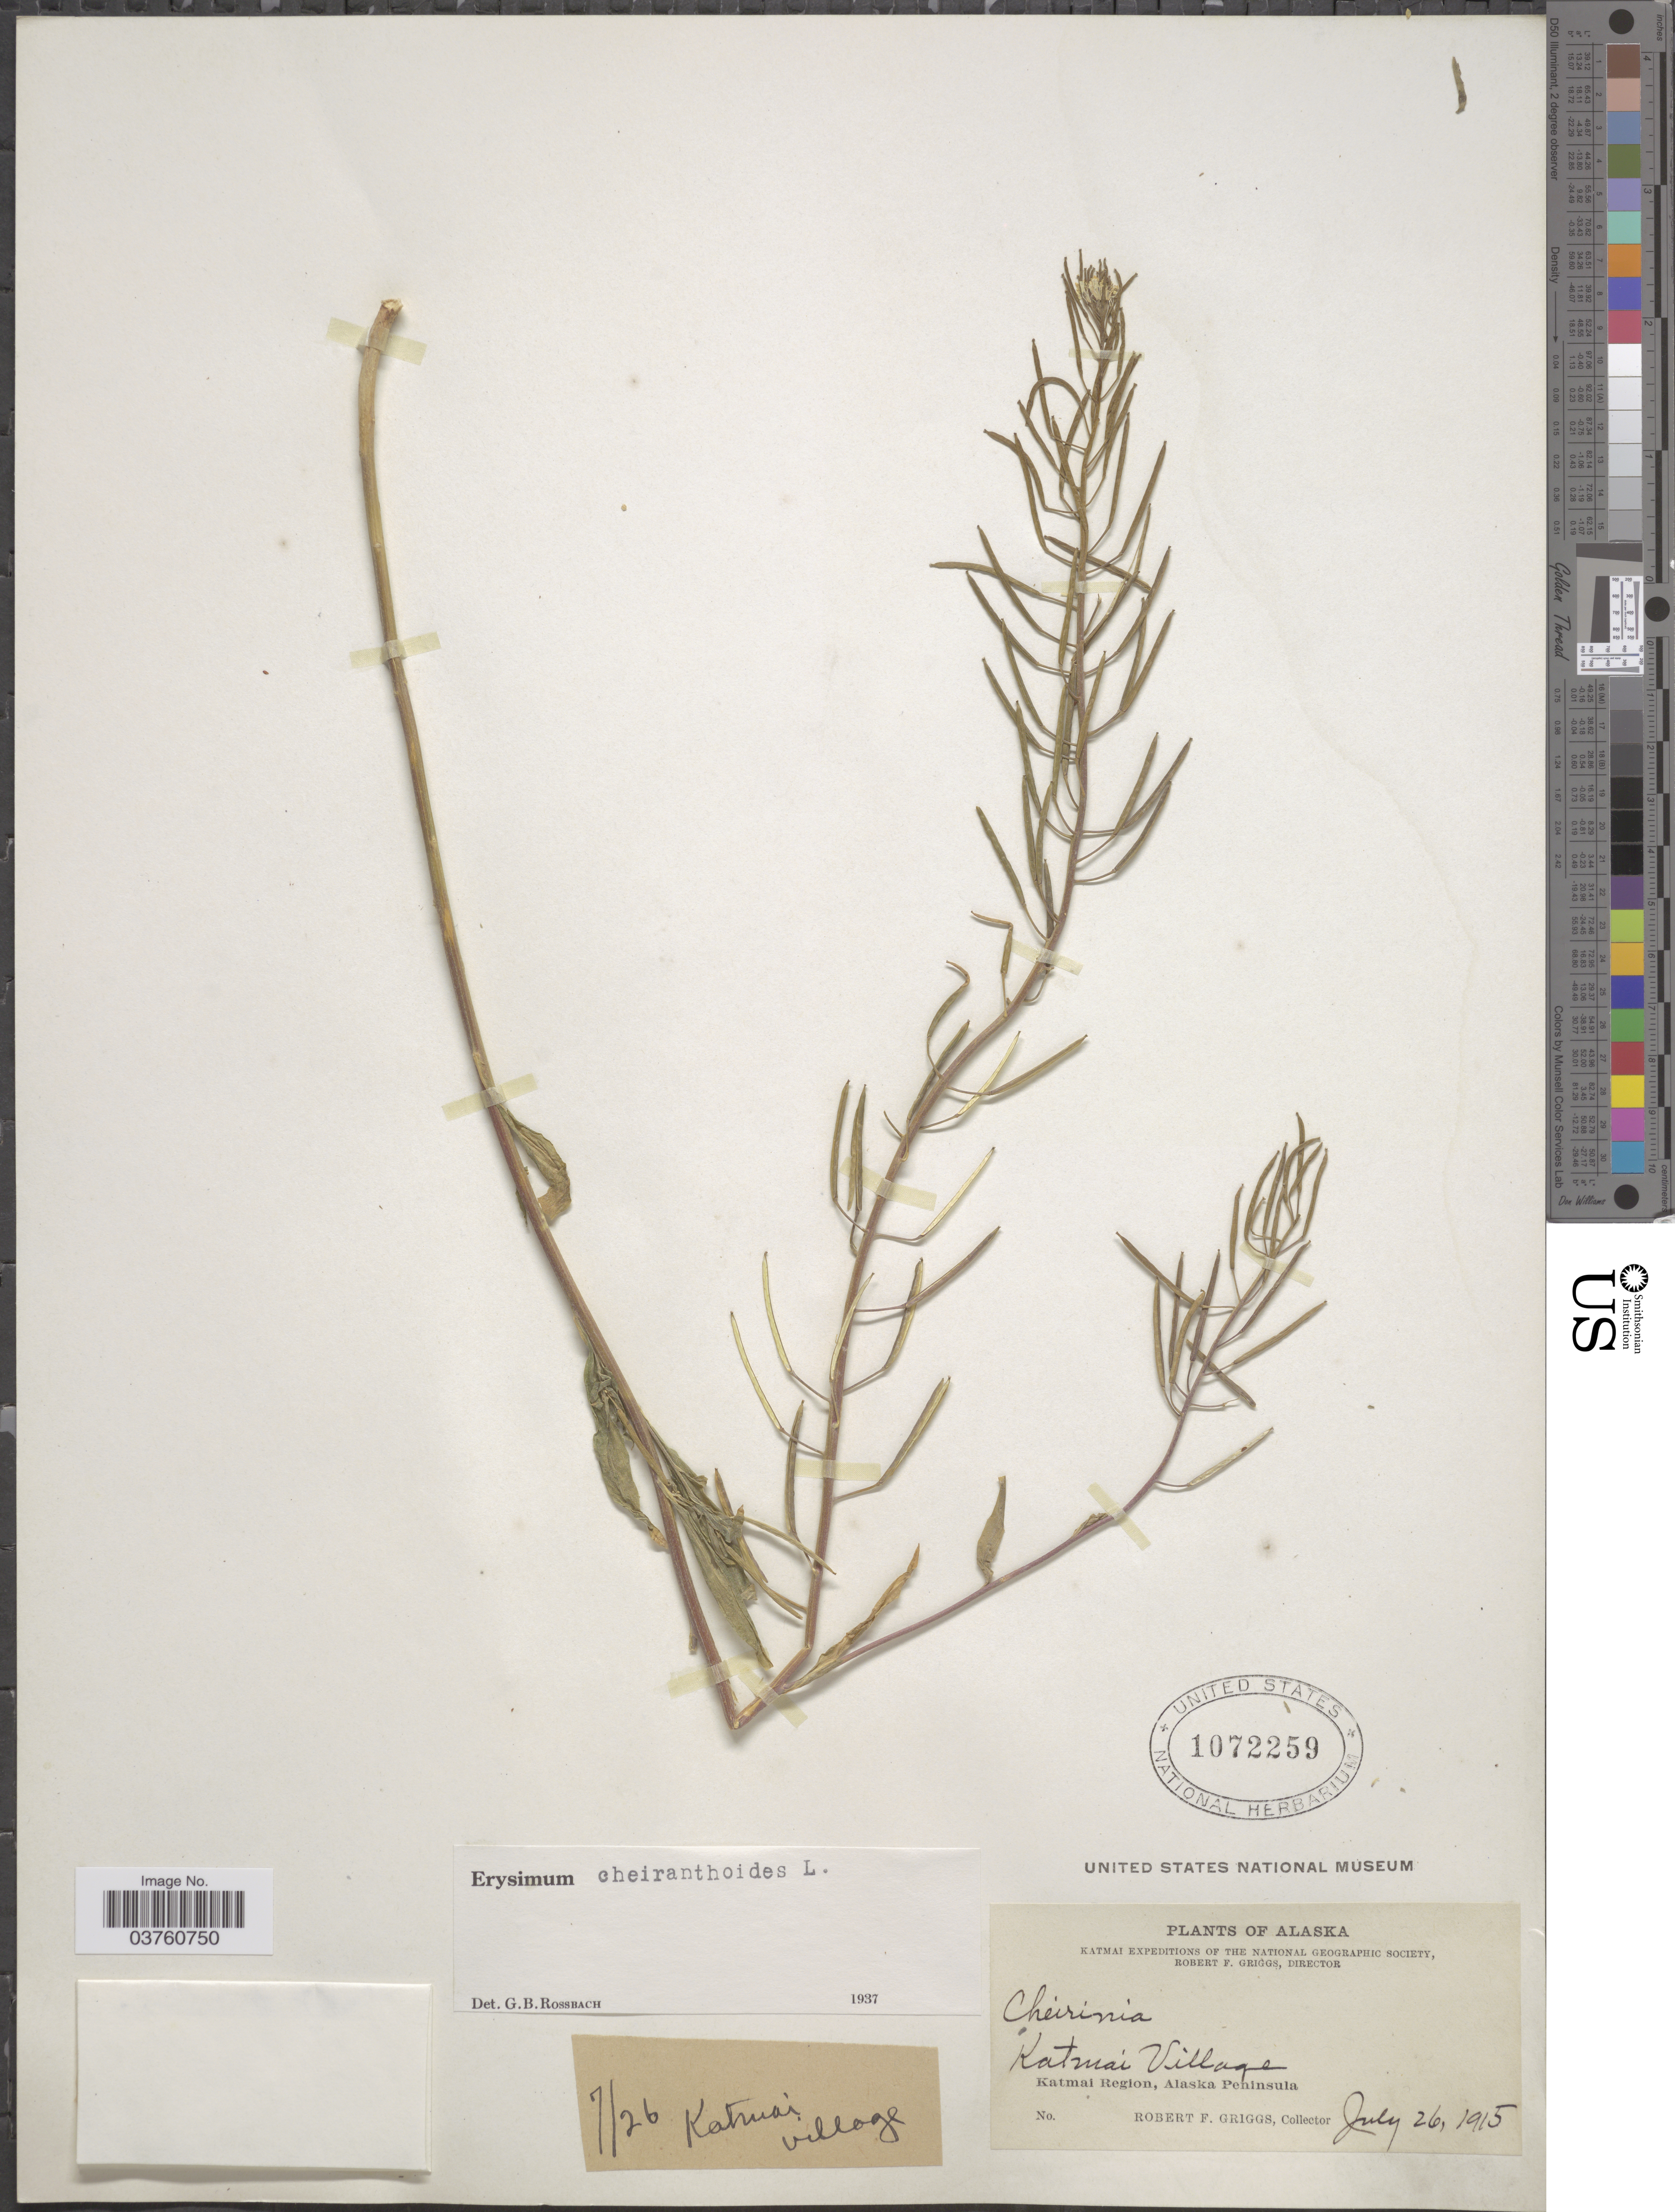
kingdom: Plantae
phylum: Tracheophyta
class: Magnoliopsida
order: Brassicales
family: Brassicaceae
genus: Erysimum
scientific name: Erysimum cheiranthoides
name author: L.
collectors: R. F. Griggs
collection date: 1915-07-26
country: United States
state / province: Alaska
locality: Katmai. Katmai Village. Katmai Region, Alaska Peninsula.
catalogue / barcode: US 1072259